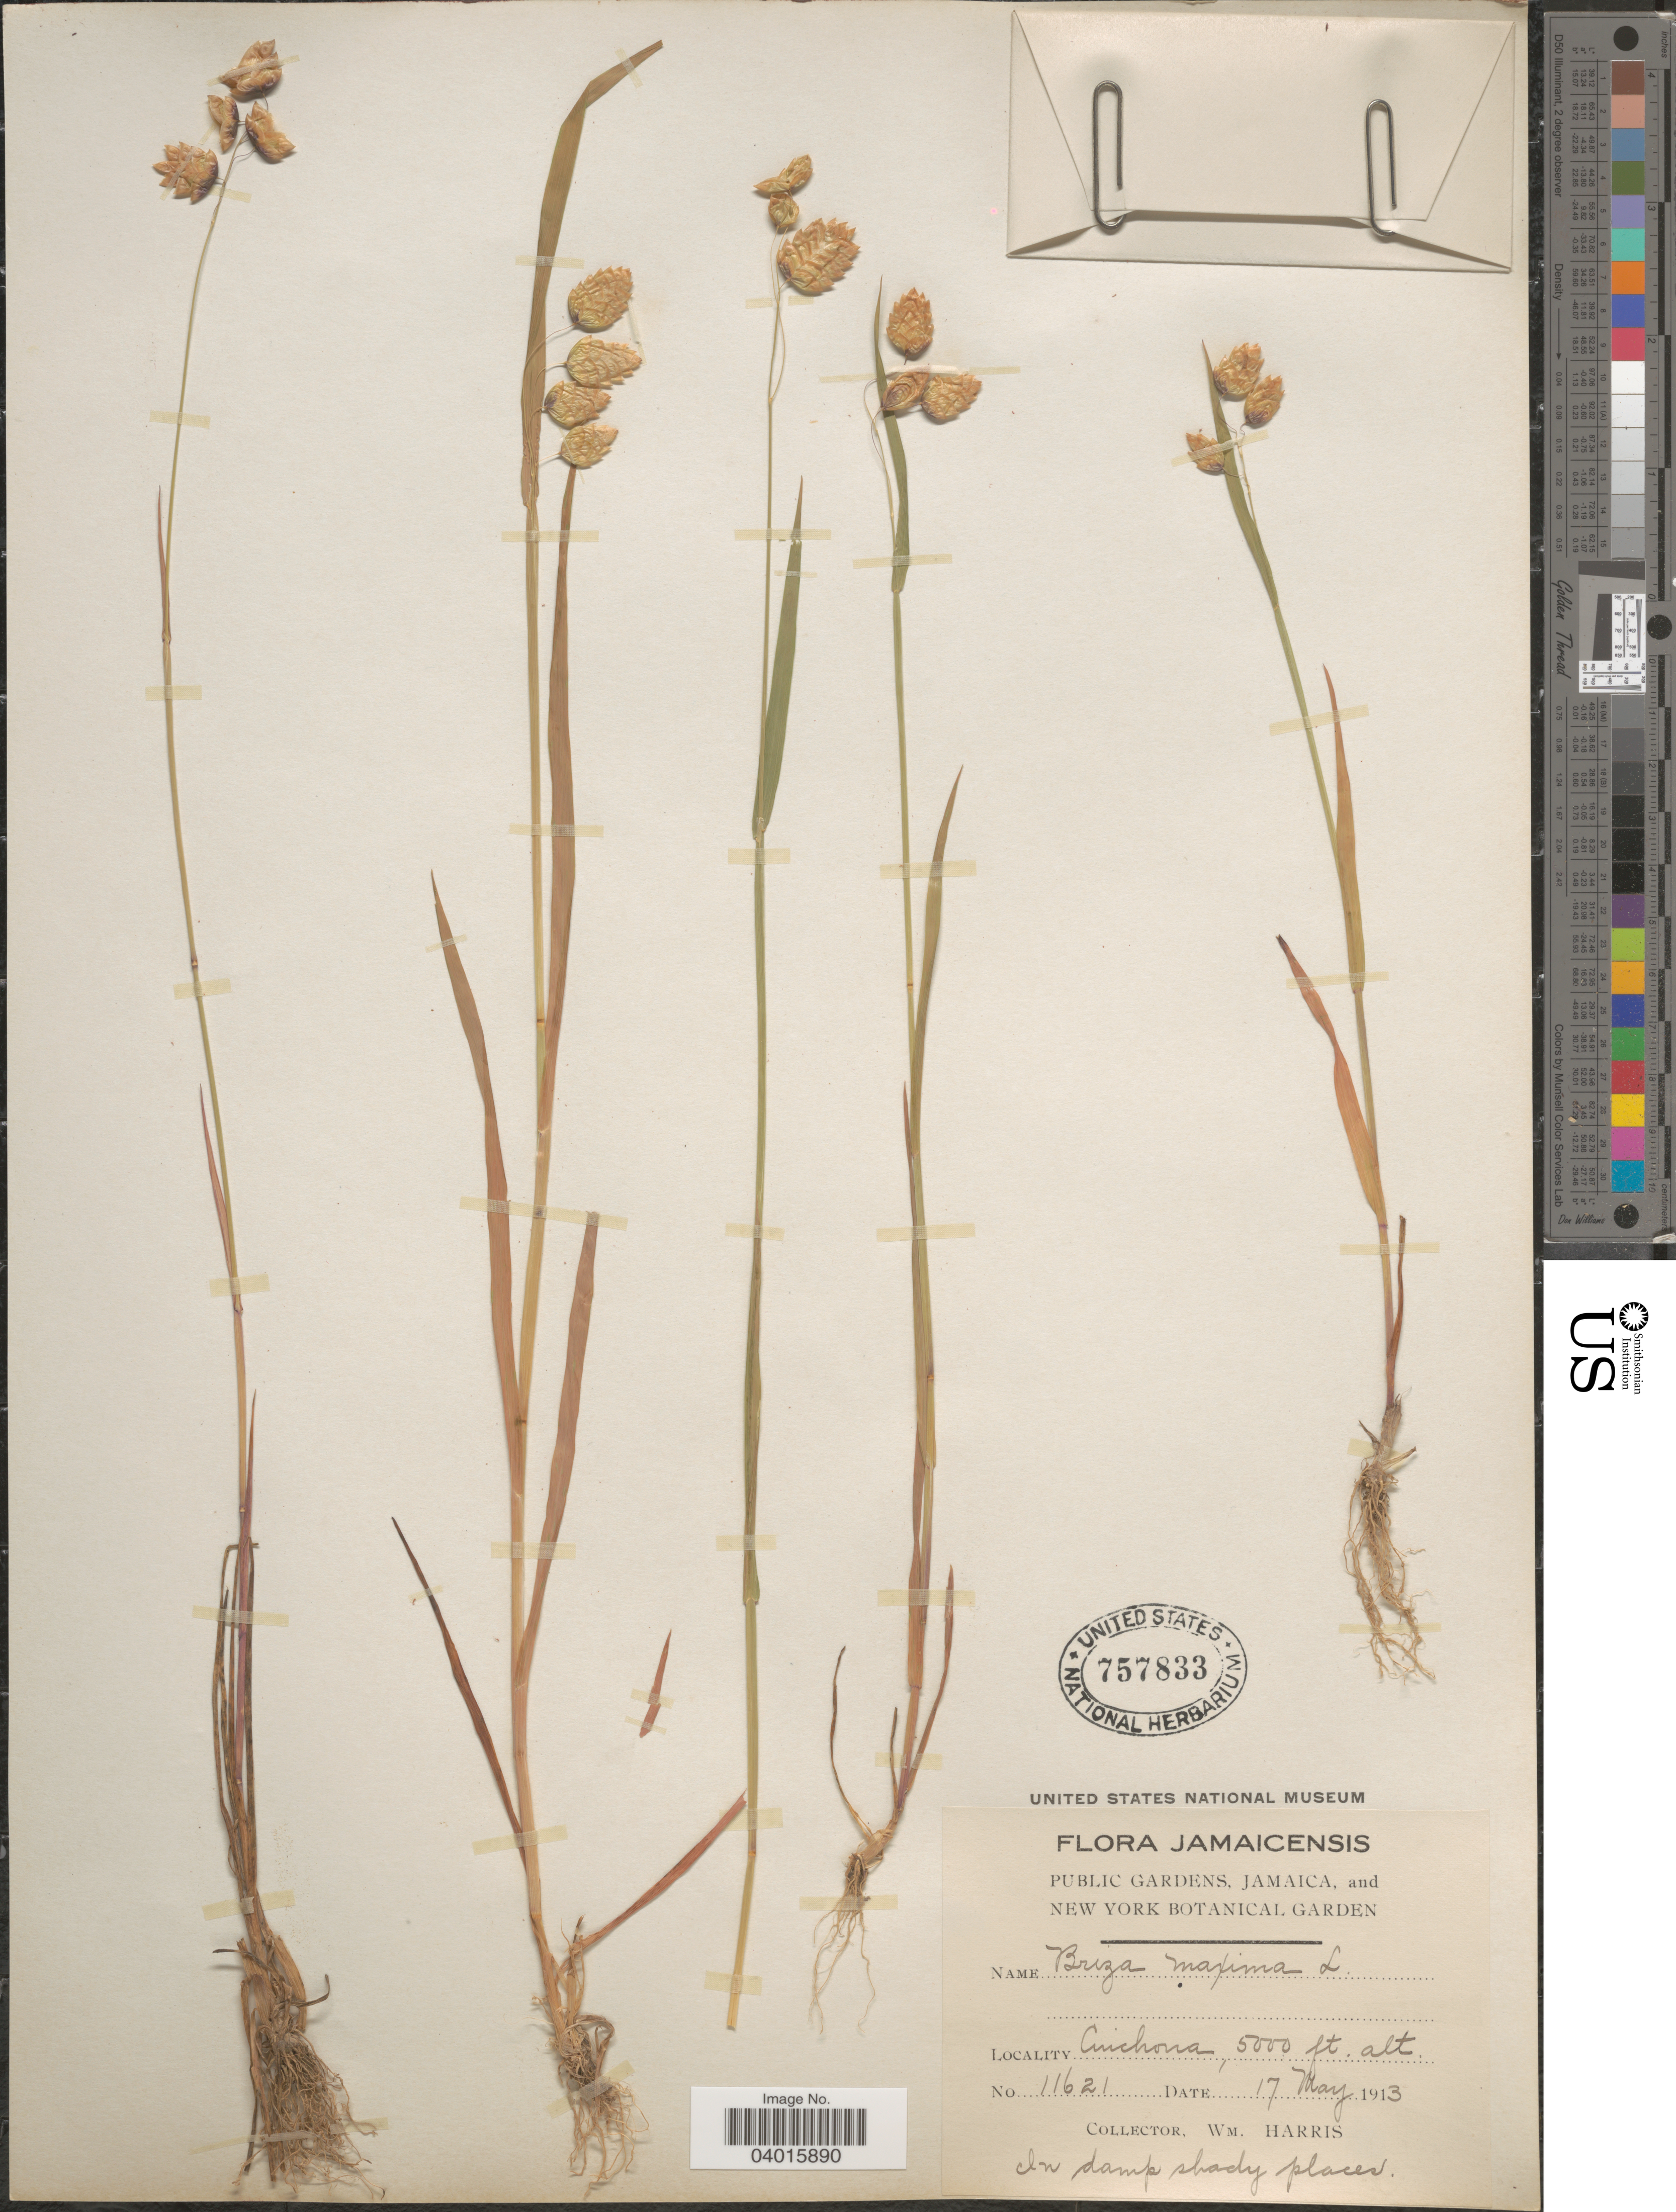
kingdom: Plantae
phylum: Tracheophyta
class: Liliopsida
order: Poales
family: Poaceae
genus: Briza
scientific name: Briza maxima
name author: L.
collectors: W. H. Harris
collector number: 11621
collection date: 1913-05-17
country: Jamaica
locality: Cinchona.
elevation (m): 1524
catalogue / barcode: US 757833